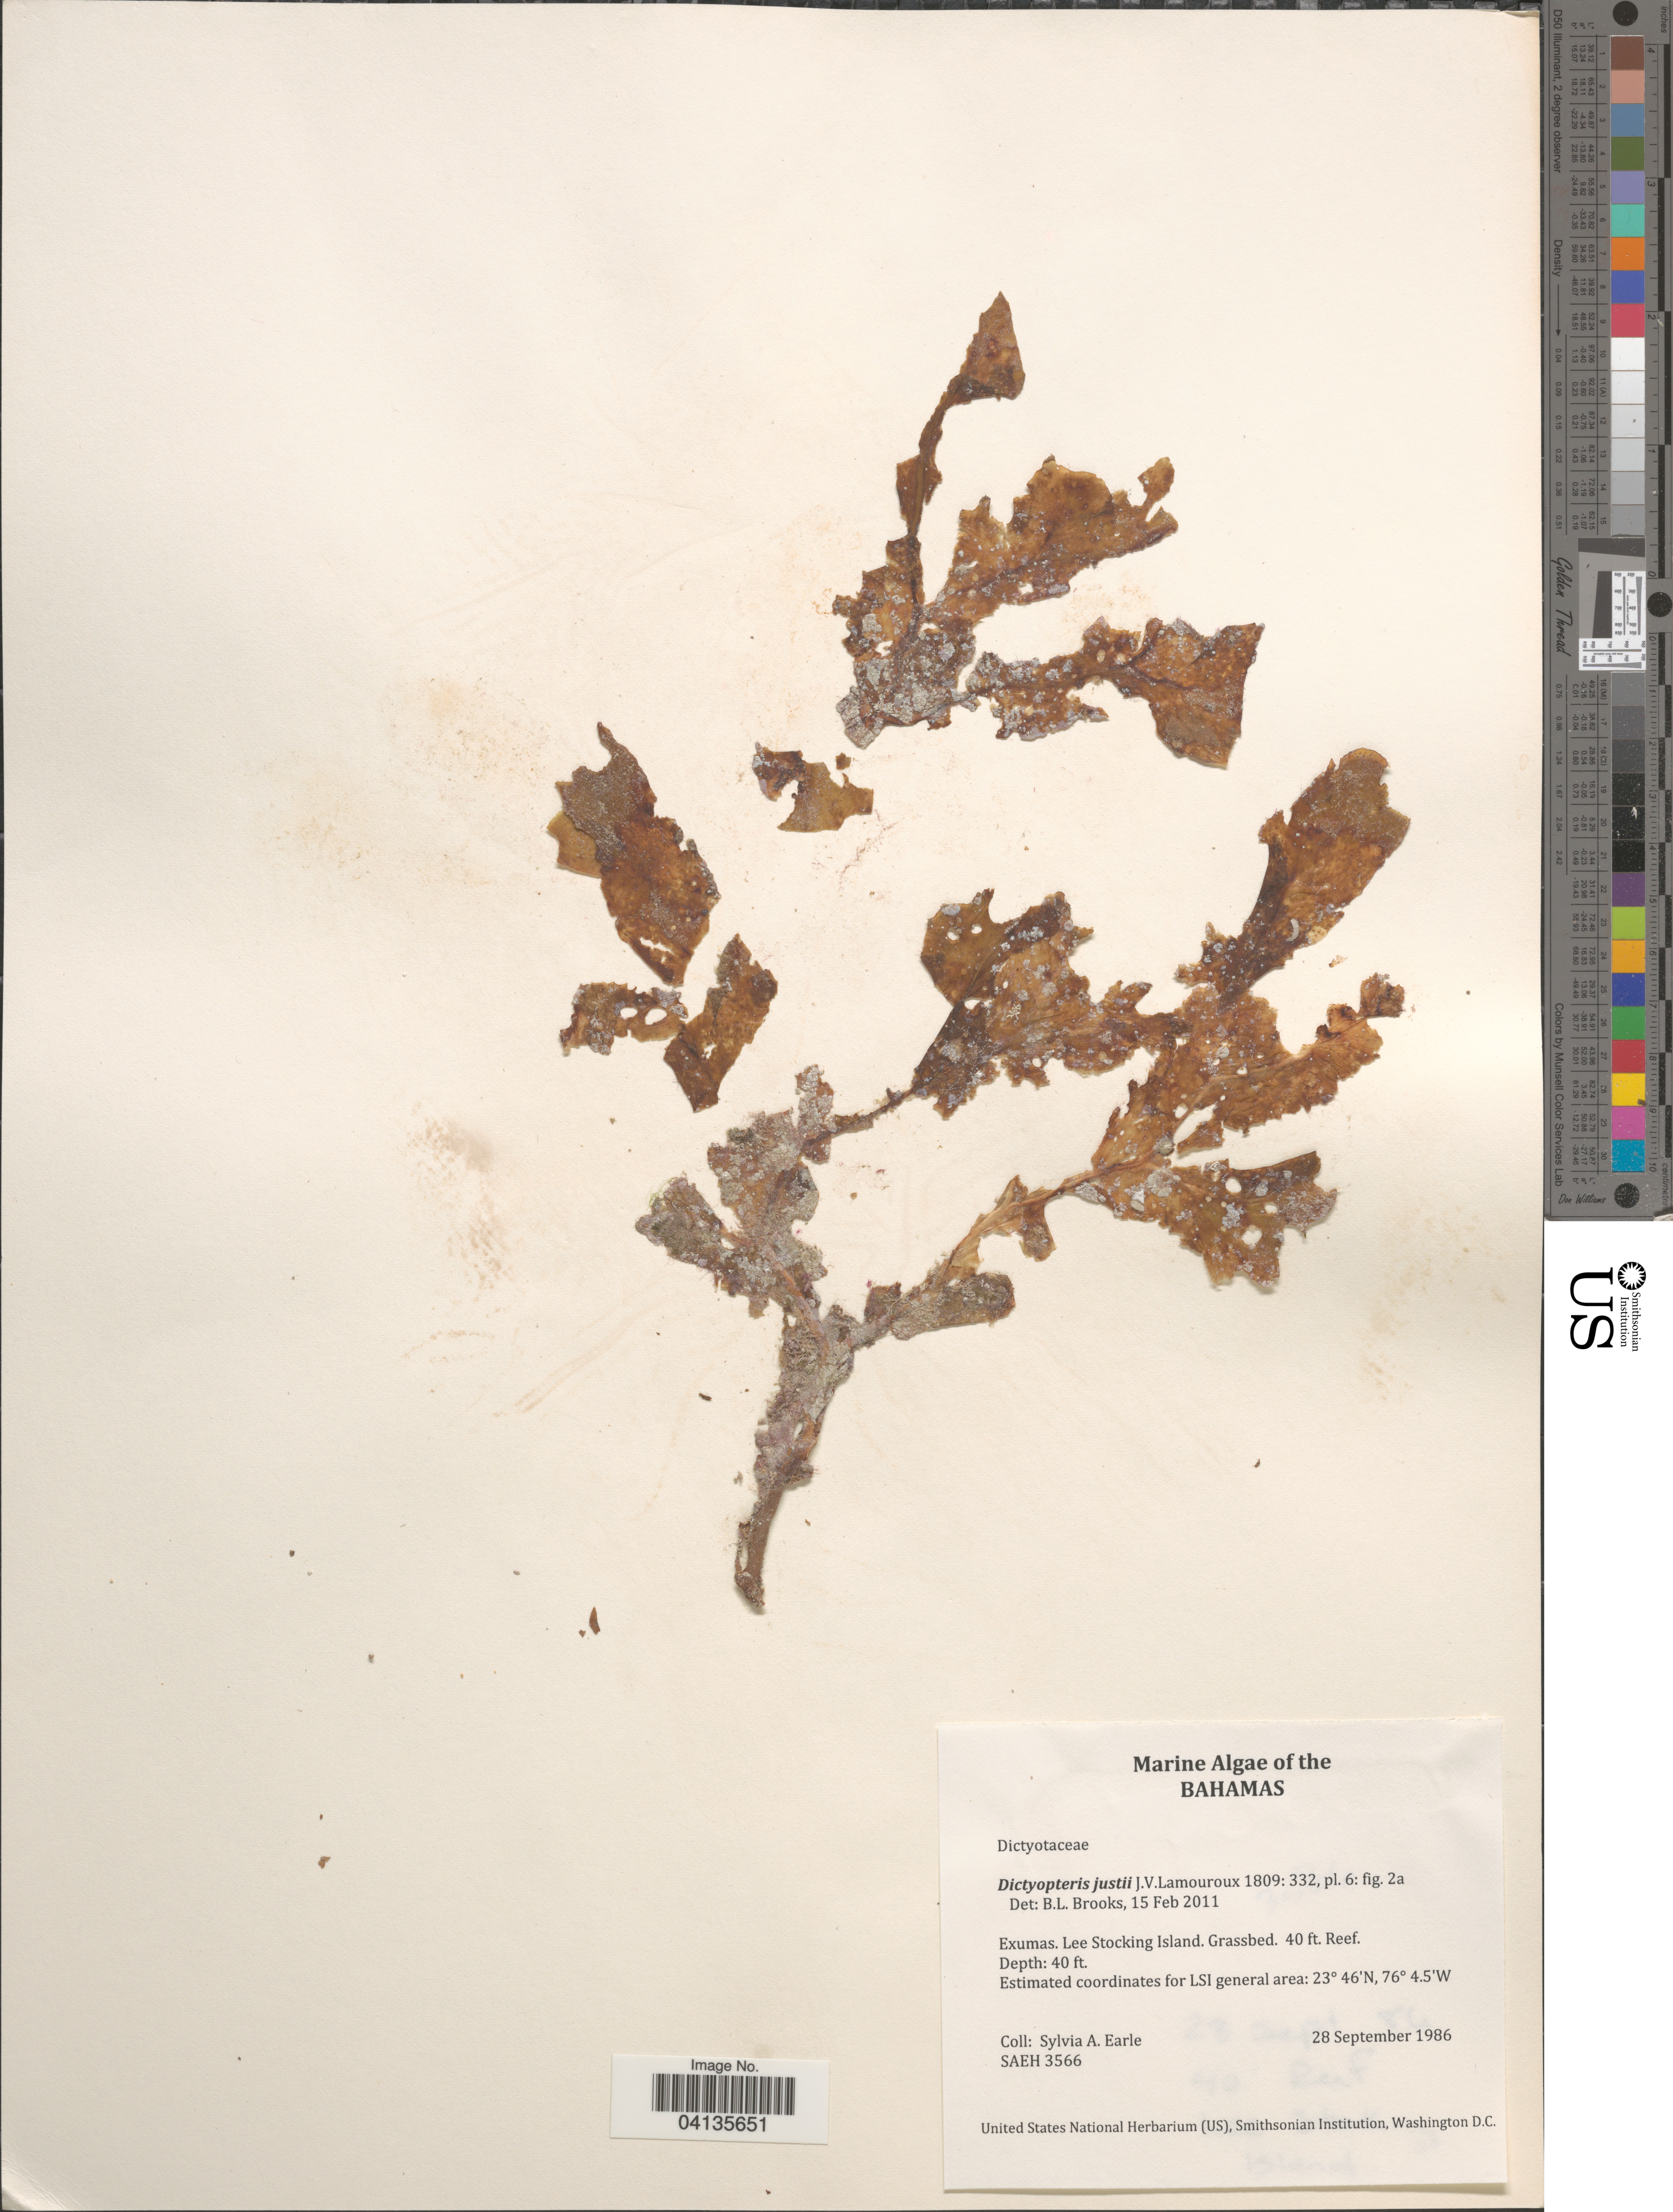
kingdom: Chromista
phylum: Ochrophyta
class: Phaeophyceae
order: Dictyotales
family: Dictyotaceae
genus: Dictyopteris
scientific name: Dictyopteris justii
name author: J.V.Lamouroux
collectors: S. A. Earle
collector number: SAEH3566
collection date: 1986-09-28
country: Bahamas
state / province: Exuma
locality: Exumas. Lee Stocking Island. Grassbed. 40 ft. Reef. Estimated coordinates for LSI general area.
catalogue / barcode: US 238490